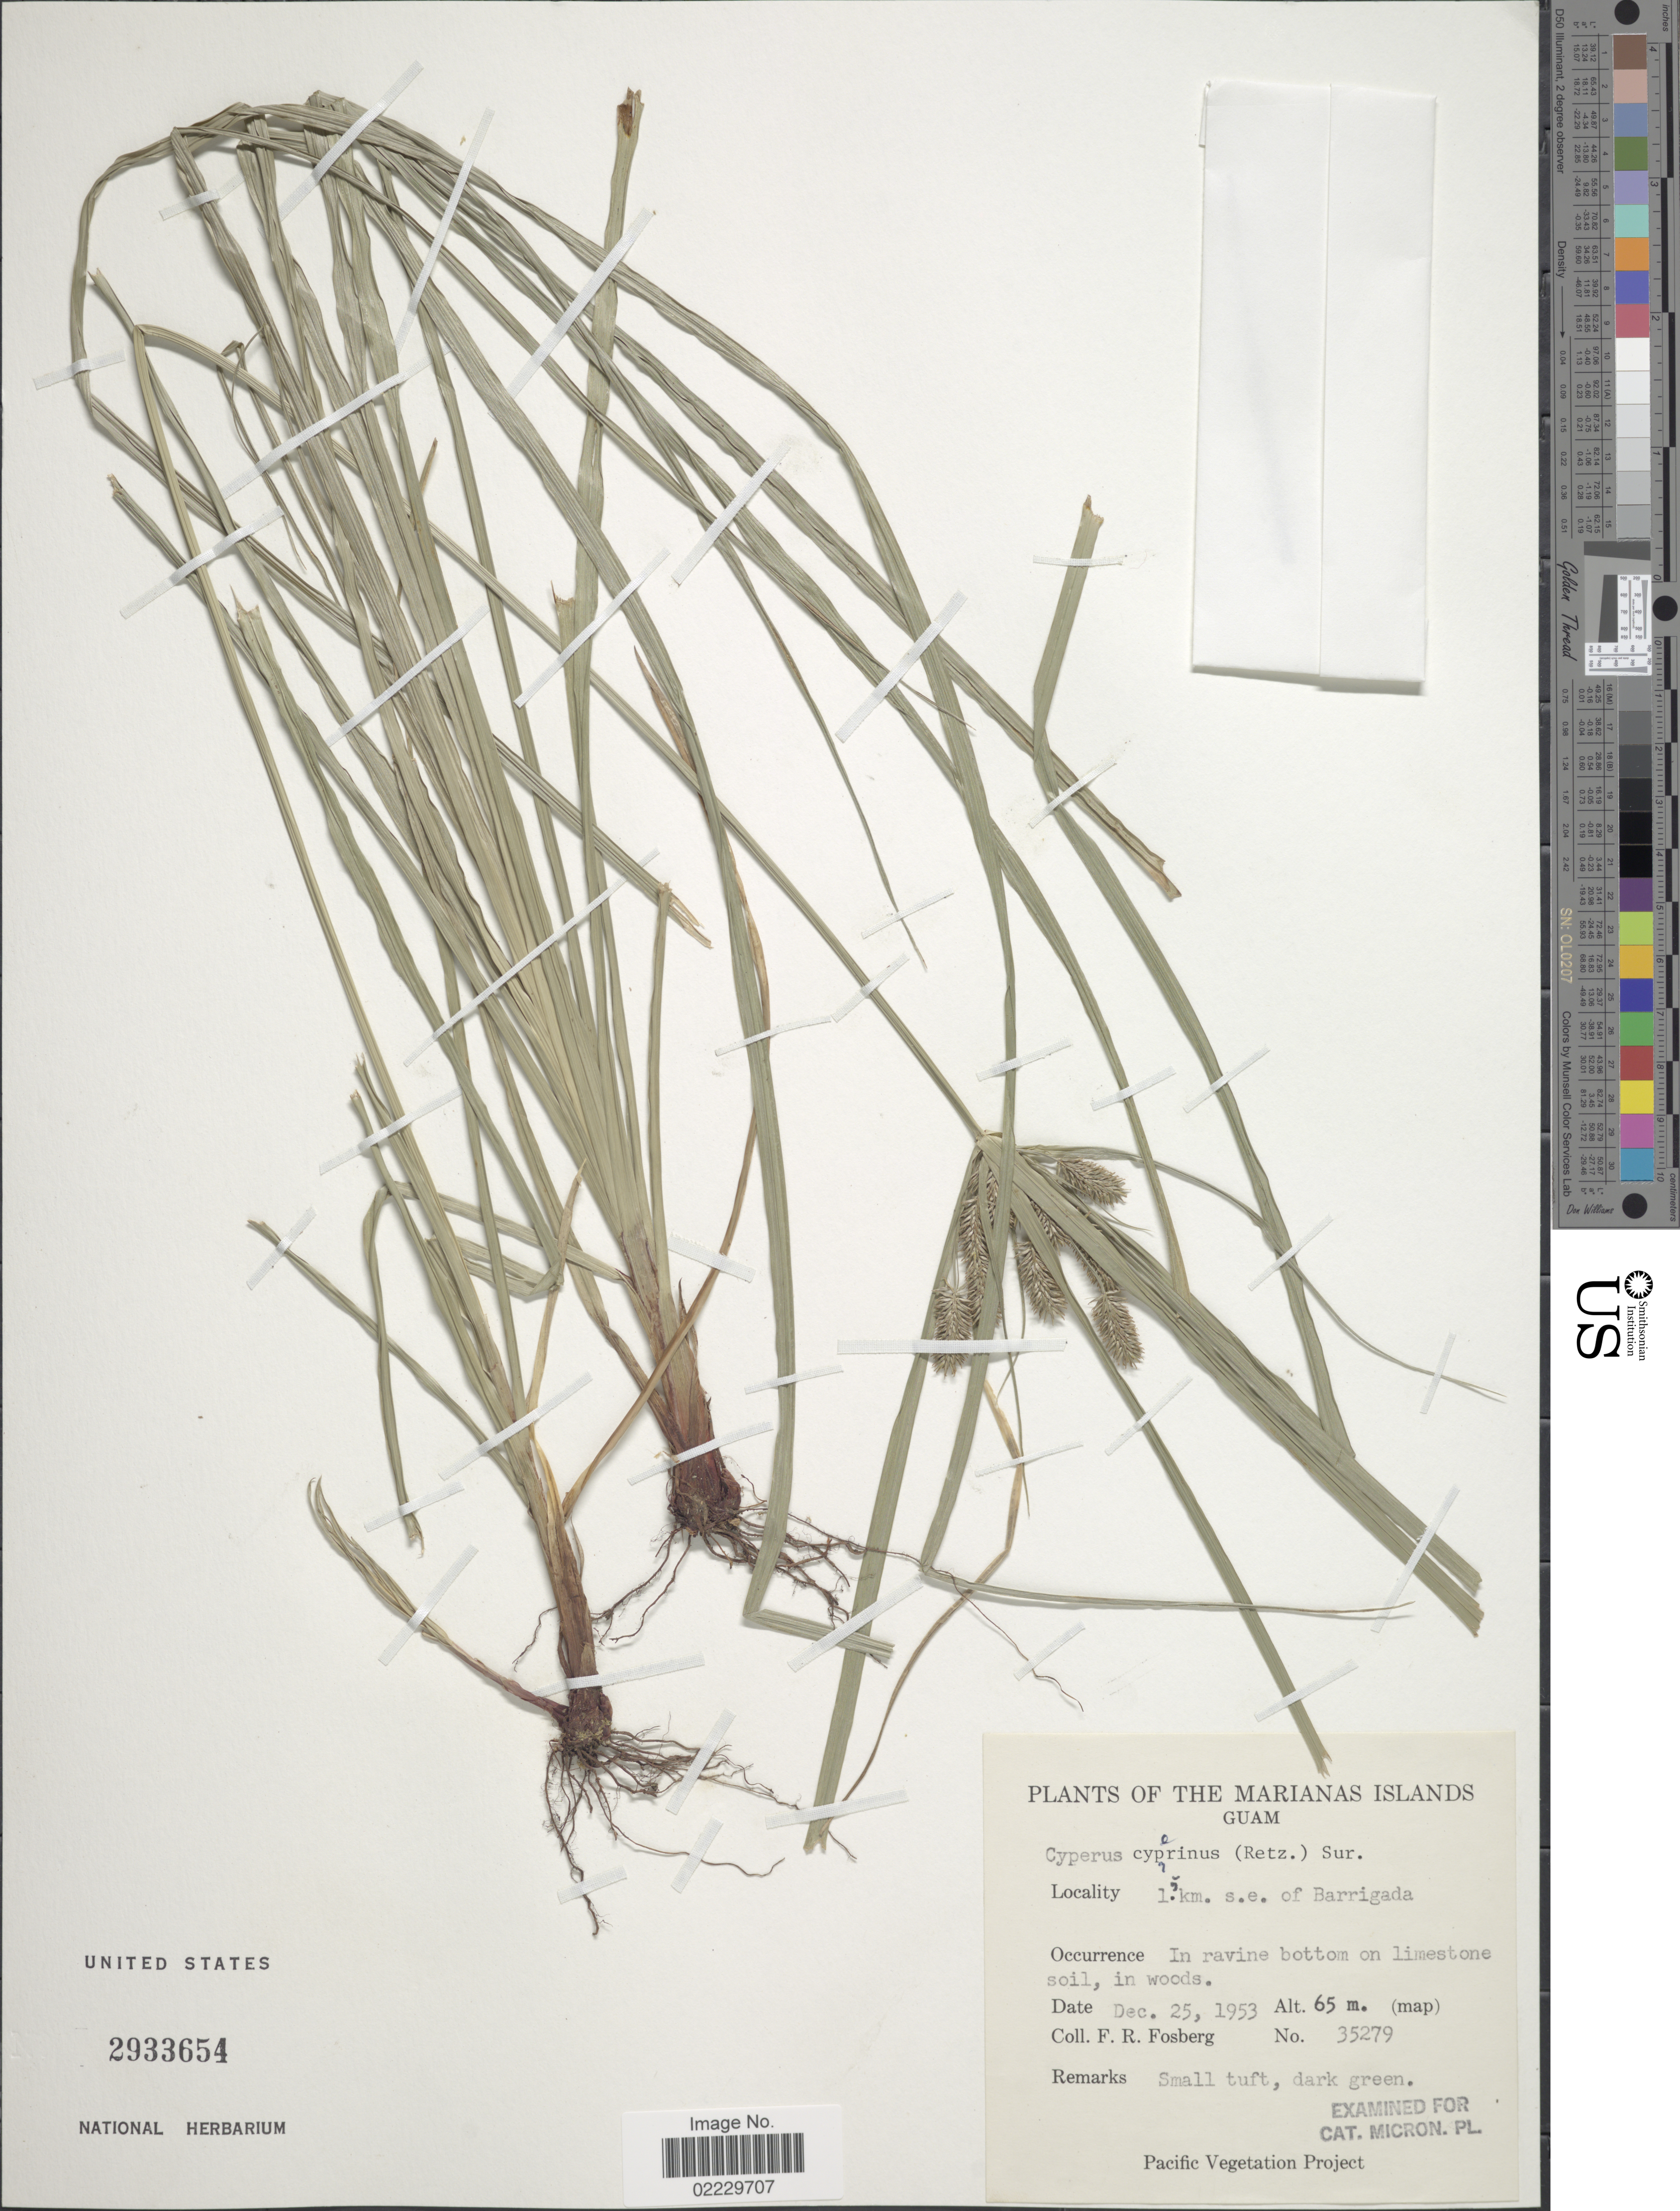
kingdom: Plantae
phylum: Tracheophyta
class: Liliopsida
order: Poales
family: Cyperaceae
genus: Cyperus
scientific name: Cyperus cyperinus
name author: (Retz.) Valck. Sur.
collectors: F. R. Fosberg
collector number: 35279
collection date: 1953-12-25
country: Guam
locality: Marianas Islands, Guam. 1 km. s. e. of Barrigada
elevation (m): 65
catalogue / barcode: US 2933654